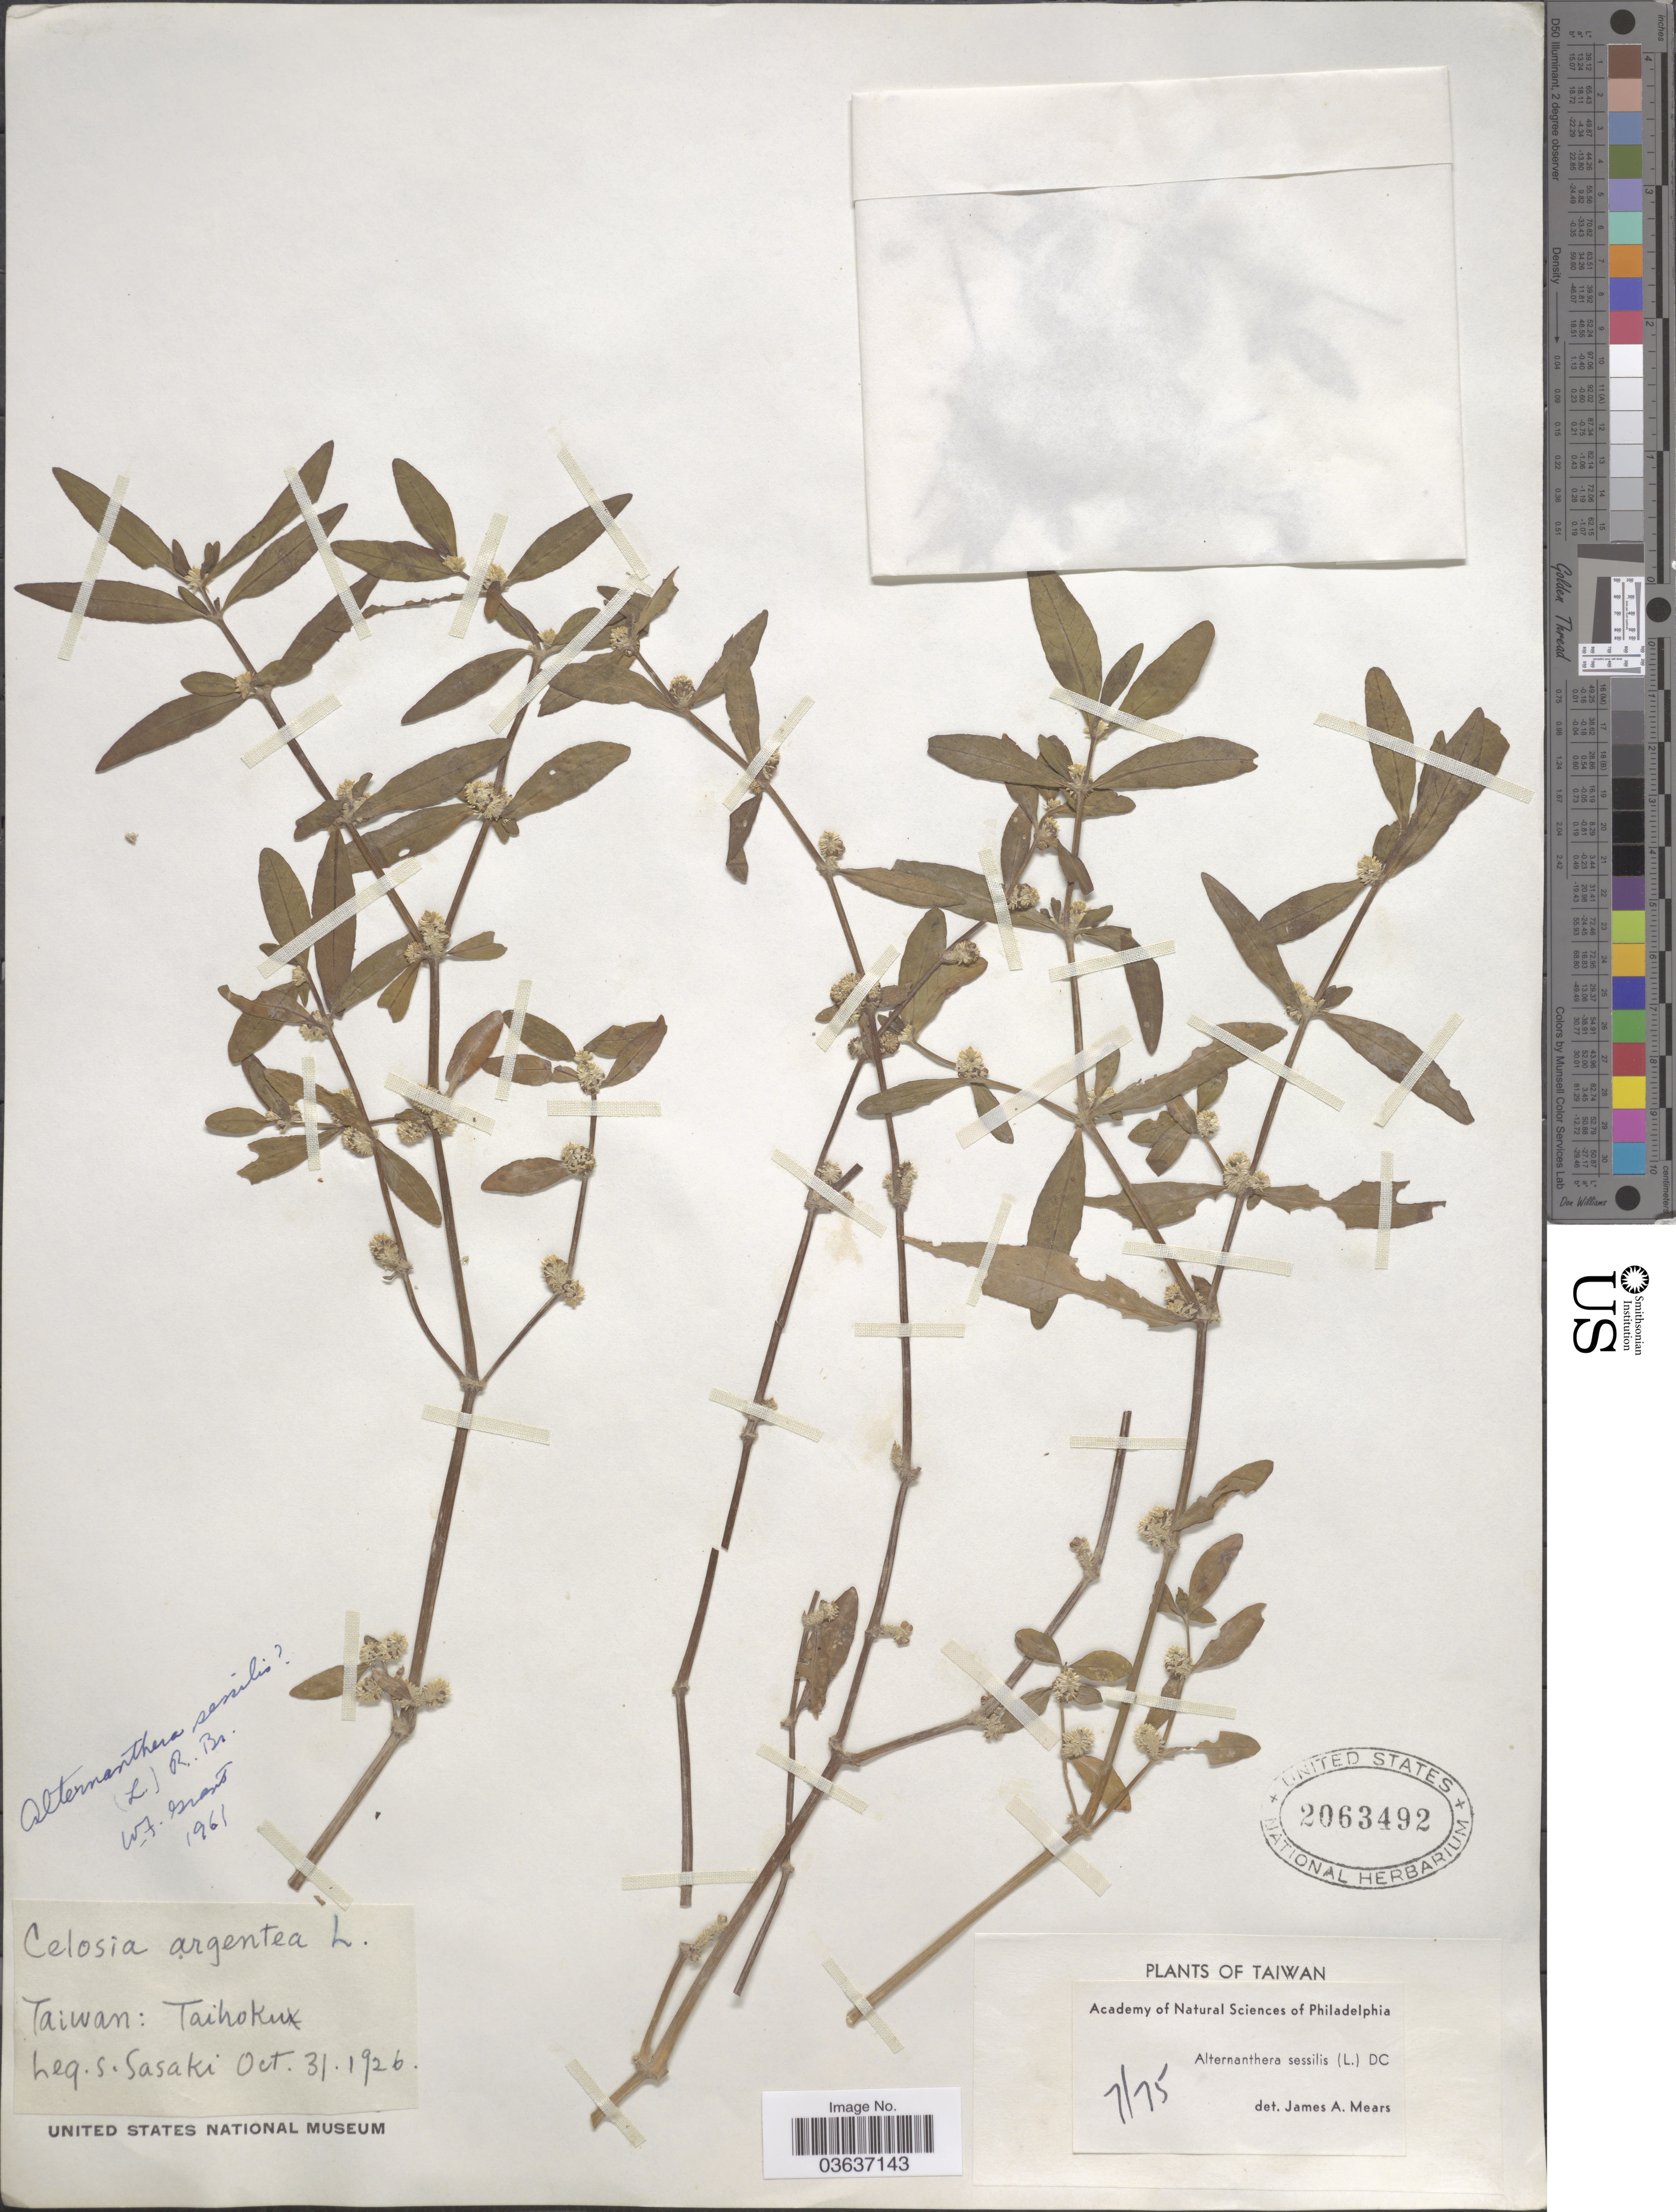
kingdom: Plantae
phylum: Tracheophyta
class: Magnoliopsida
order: Caryophyllales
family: Amaranthaceae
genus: Alternanthera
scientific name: Alternanthera sessilis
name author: (L.) DC.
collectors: S. Sasaki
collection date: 1926-10-31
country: Taiwan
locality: Taihoku.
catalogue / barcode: US 2063492